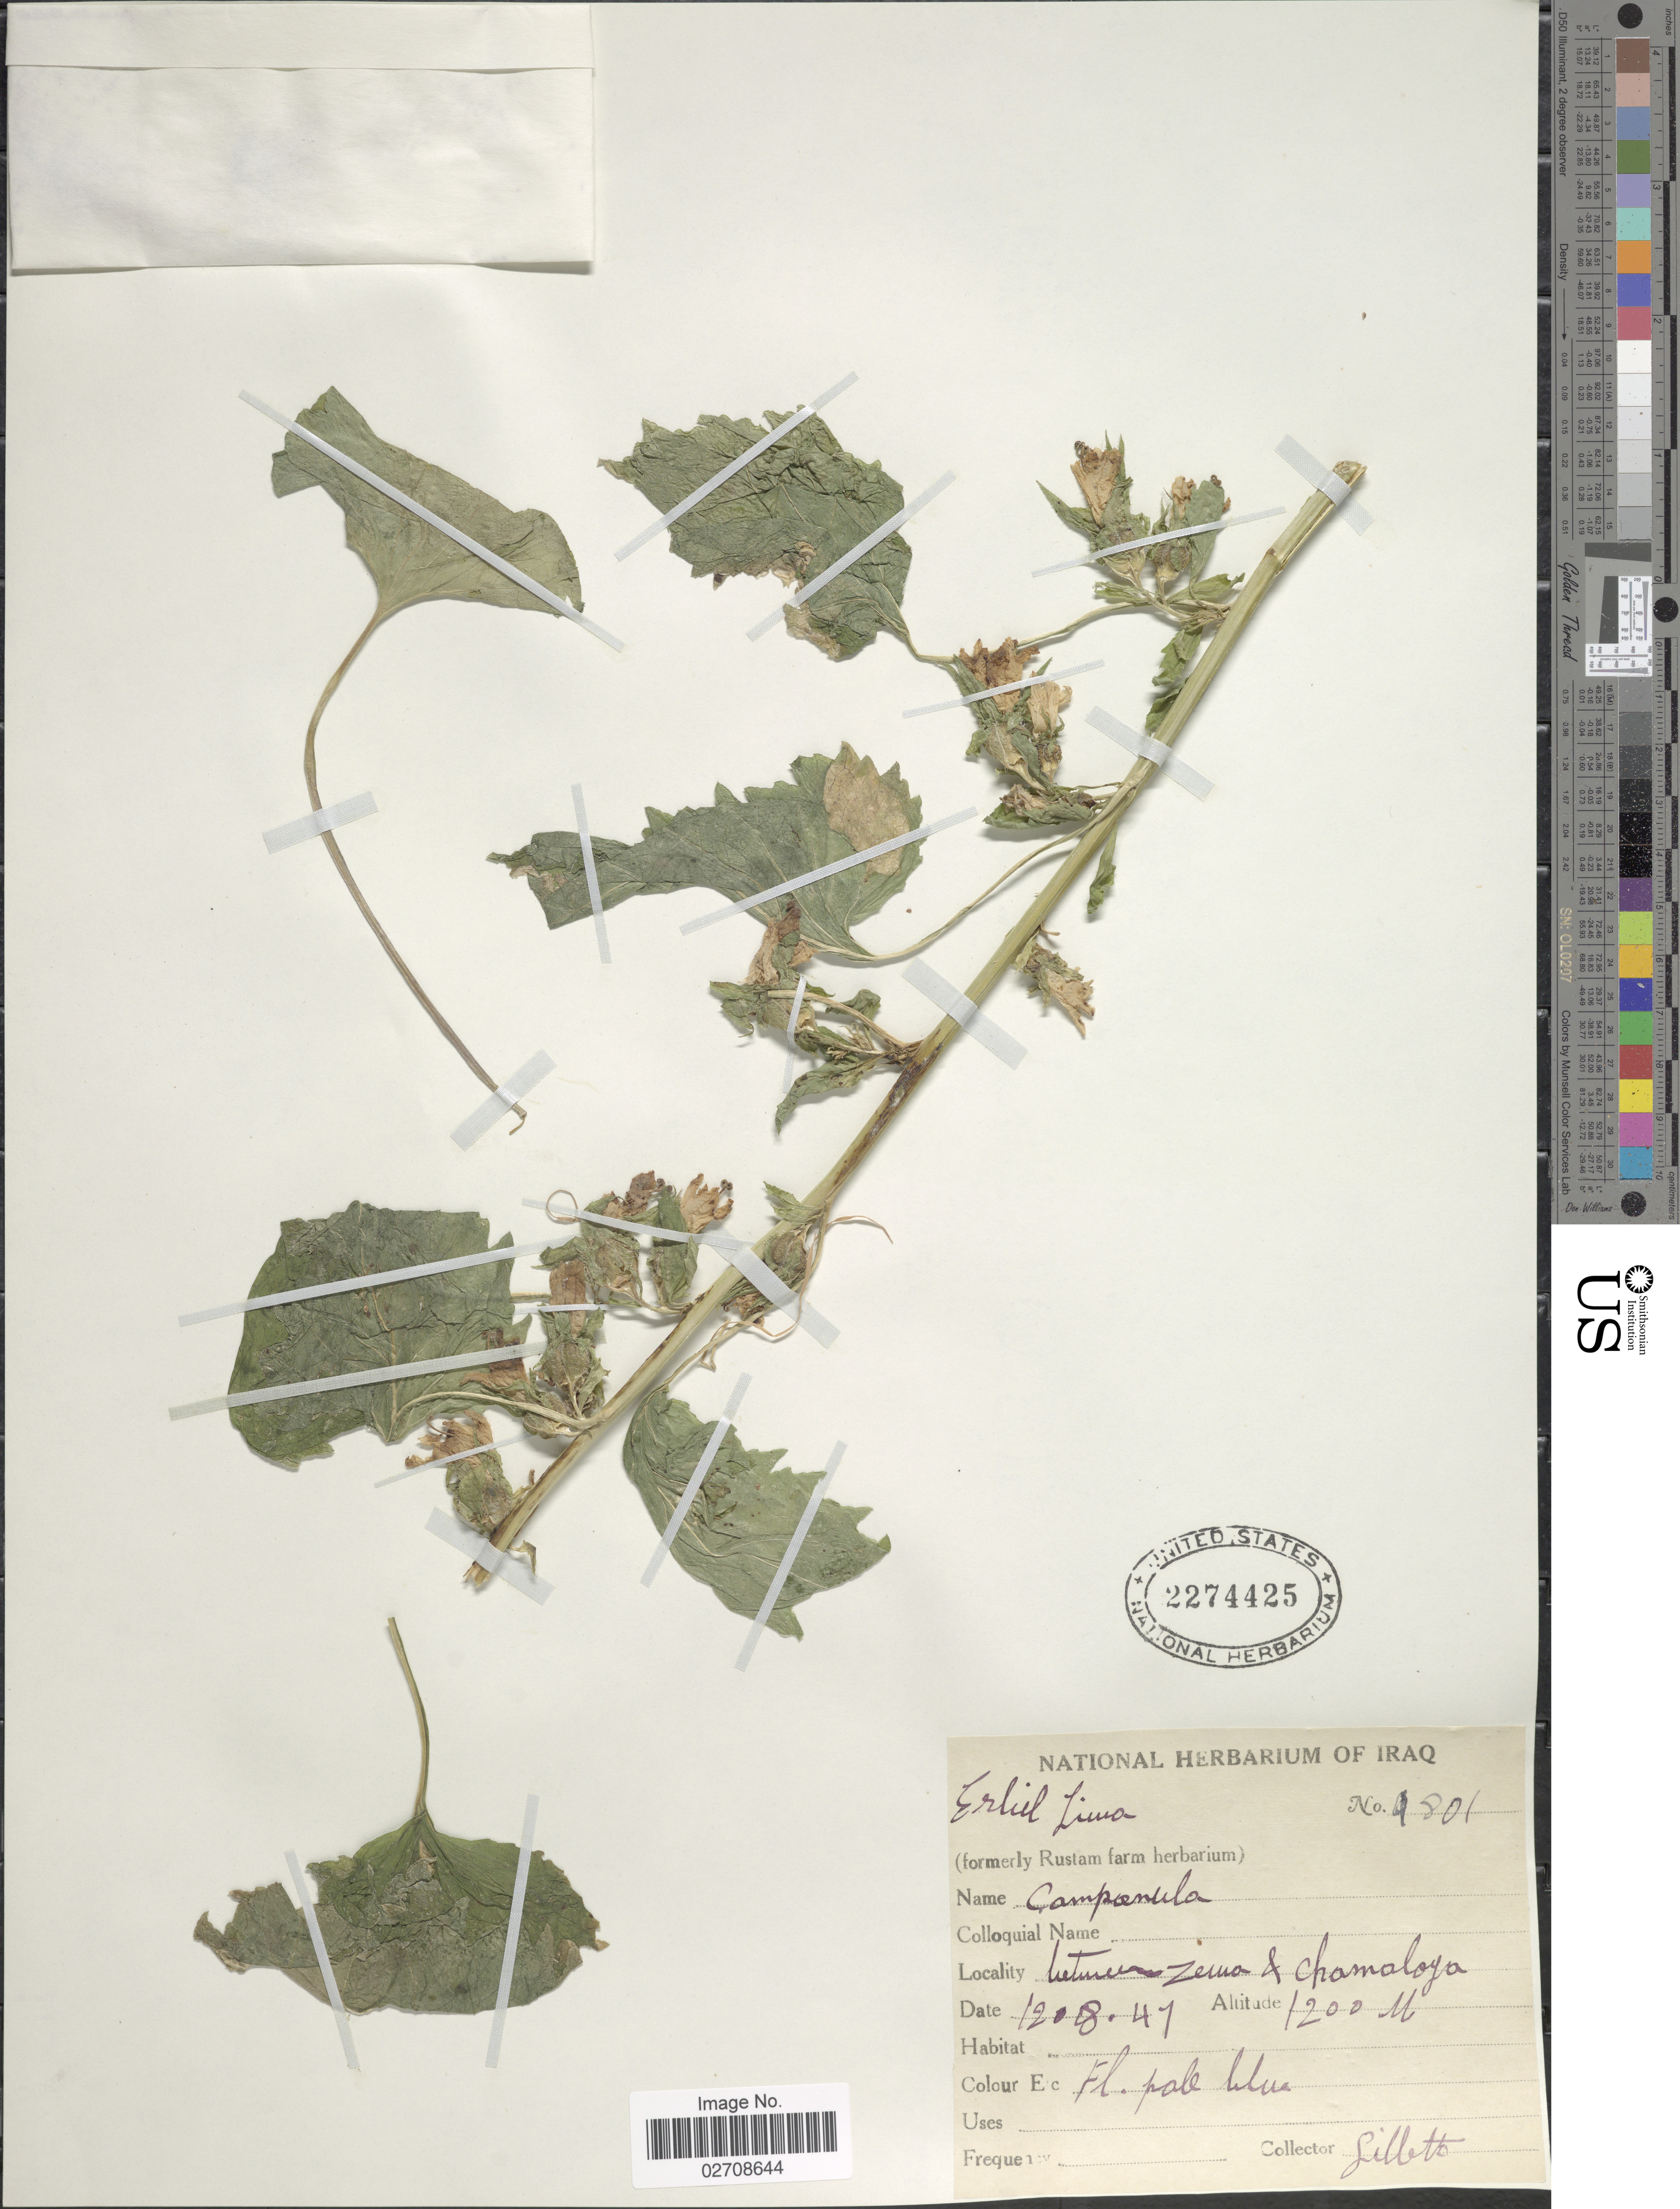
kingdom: Plantae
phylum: Tracheophyta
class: Magnoliopsida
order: Asterales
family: Campanulaceae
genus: Campanula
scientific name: Campanula sp.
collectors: Gillett, --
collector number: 4801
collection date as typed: Transcribed d/m/y: 12/8/47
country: Iraq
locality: Between Zema & Chamaloya, Erbil Liwa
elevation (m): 1200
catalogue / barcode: US 2274425